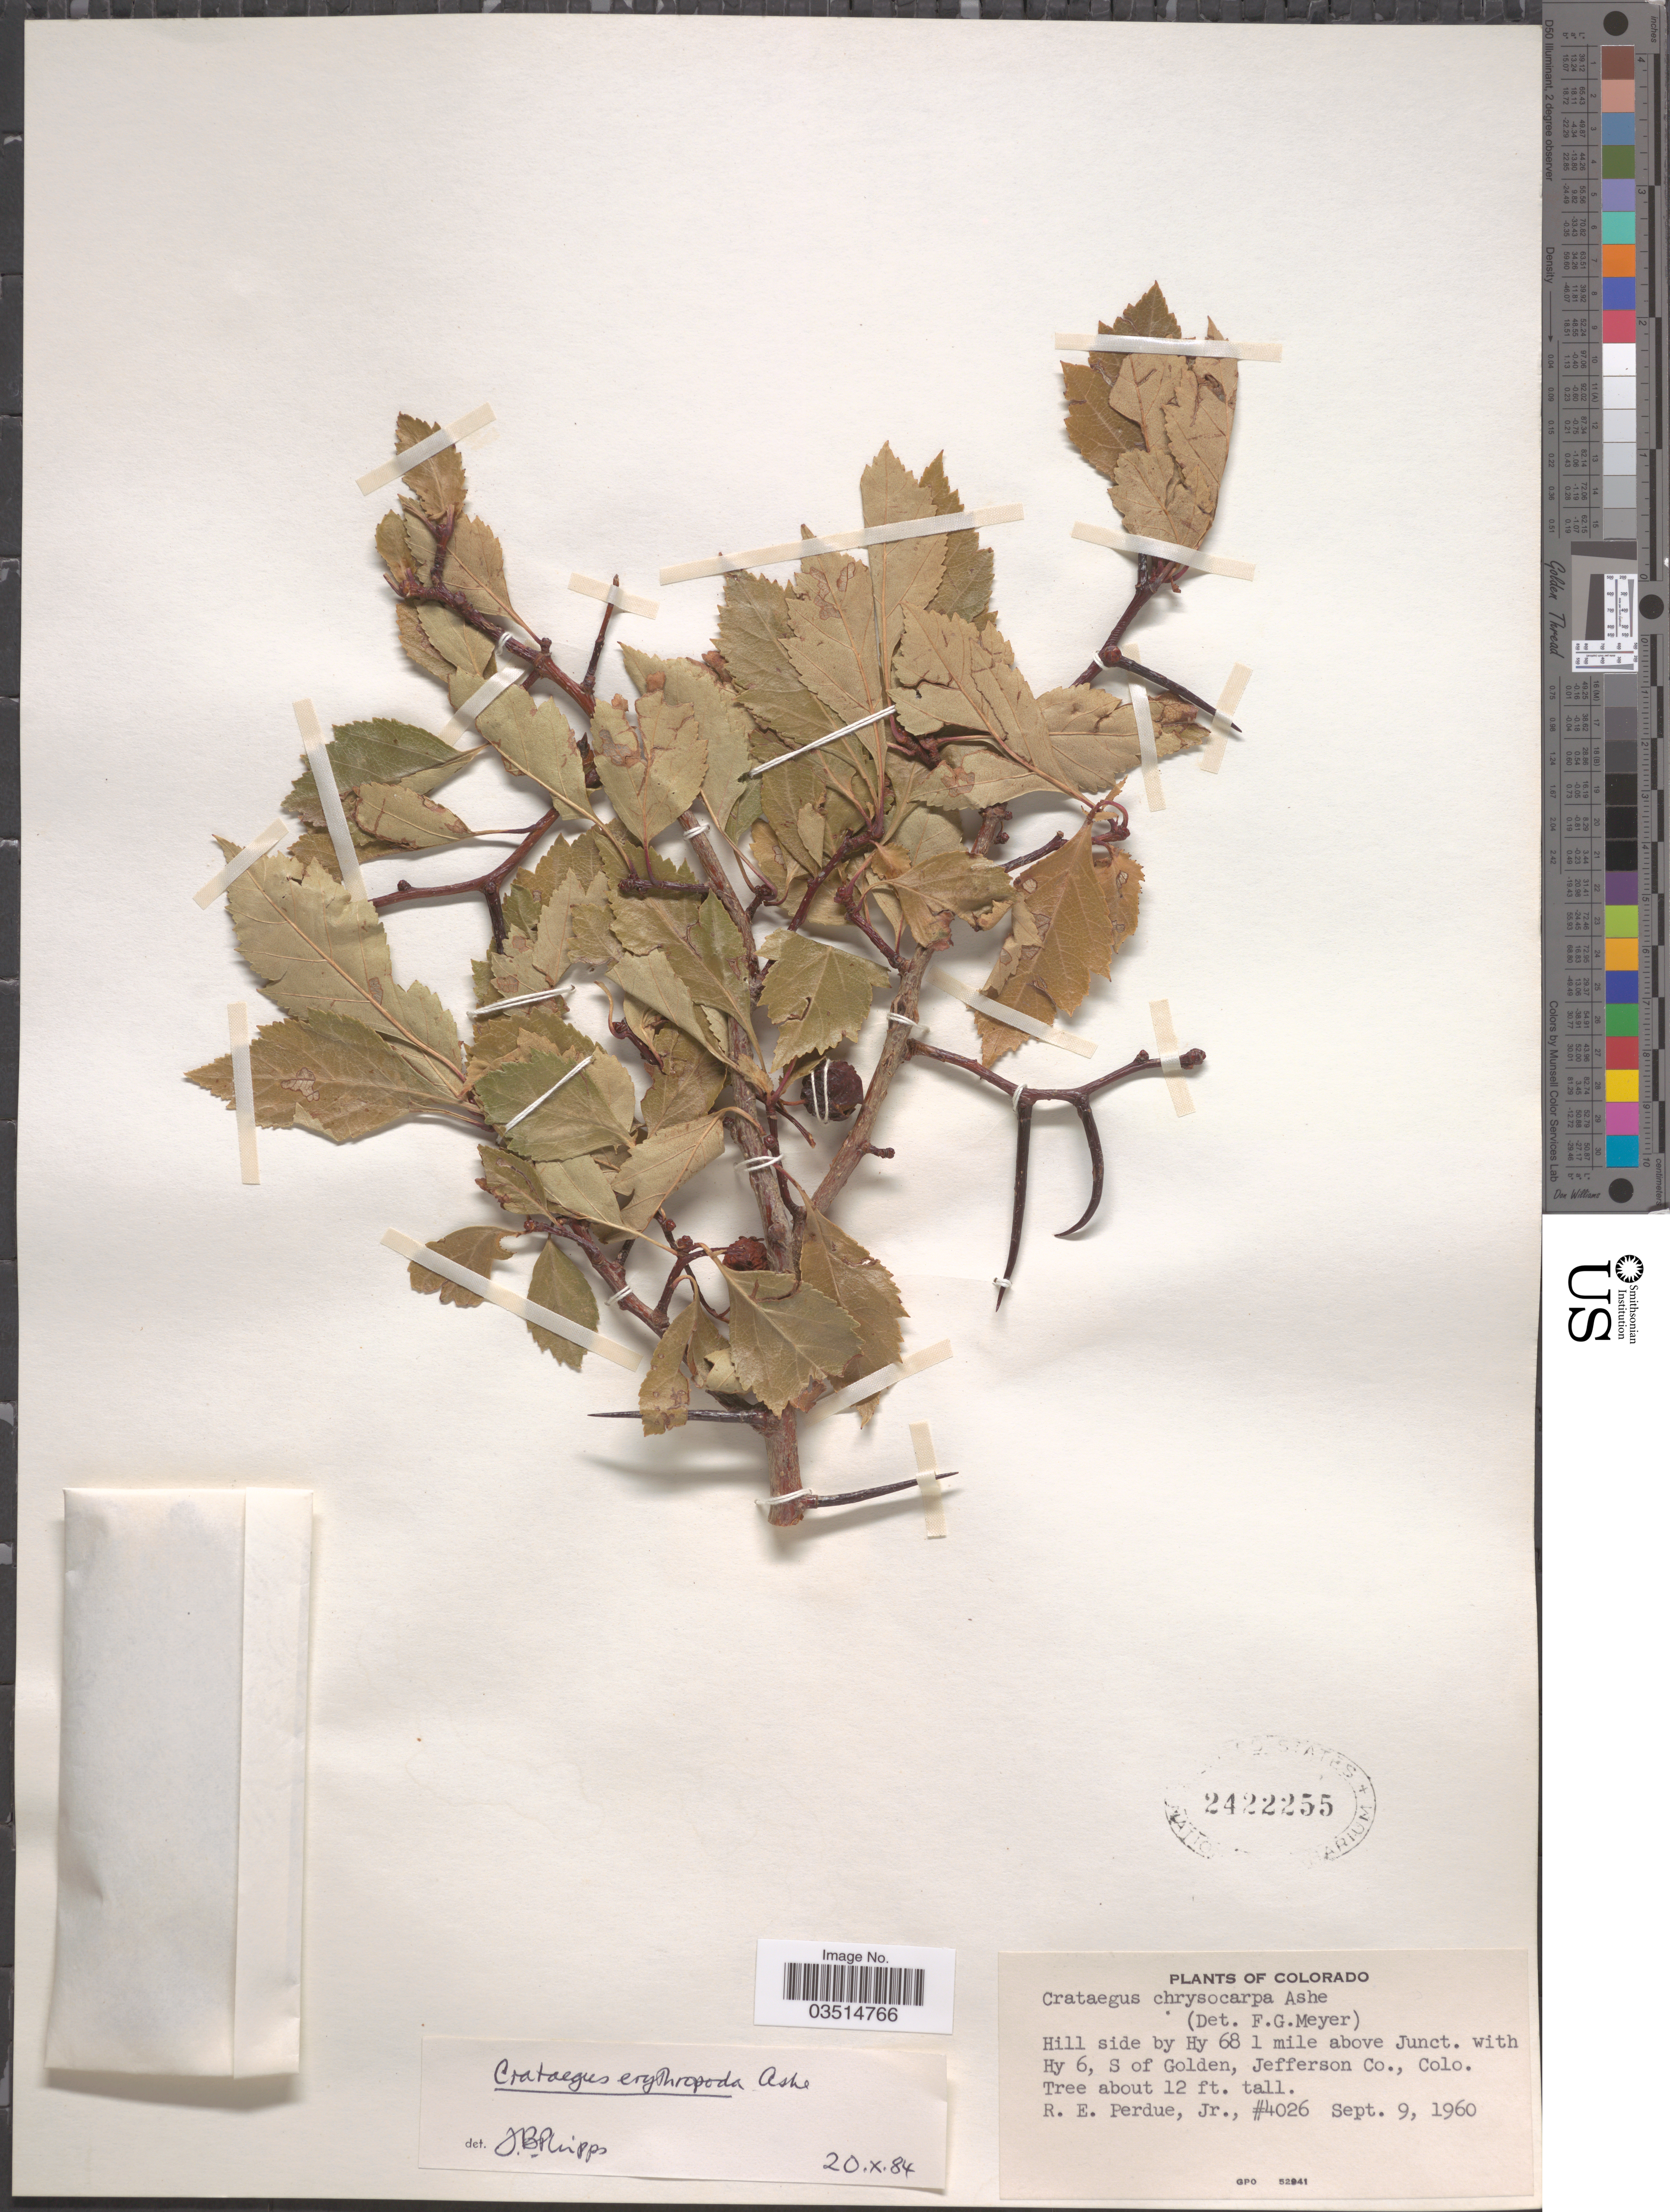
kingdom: Plantae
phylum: Tracheophyta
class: Magnoliopsida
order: Rosales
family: Rosaceae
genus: Crataegus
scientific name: Crataegus erythropoda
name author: Ashe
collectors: R. E. Perdue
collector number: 4026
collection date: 1960-09-09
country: United States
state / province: Colorado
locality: Hill side by Hy 68 1 mile above Junct. with Hy 6, S of Golden, Jefferson Co.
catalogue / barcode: US 2422255